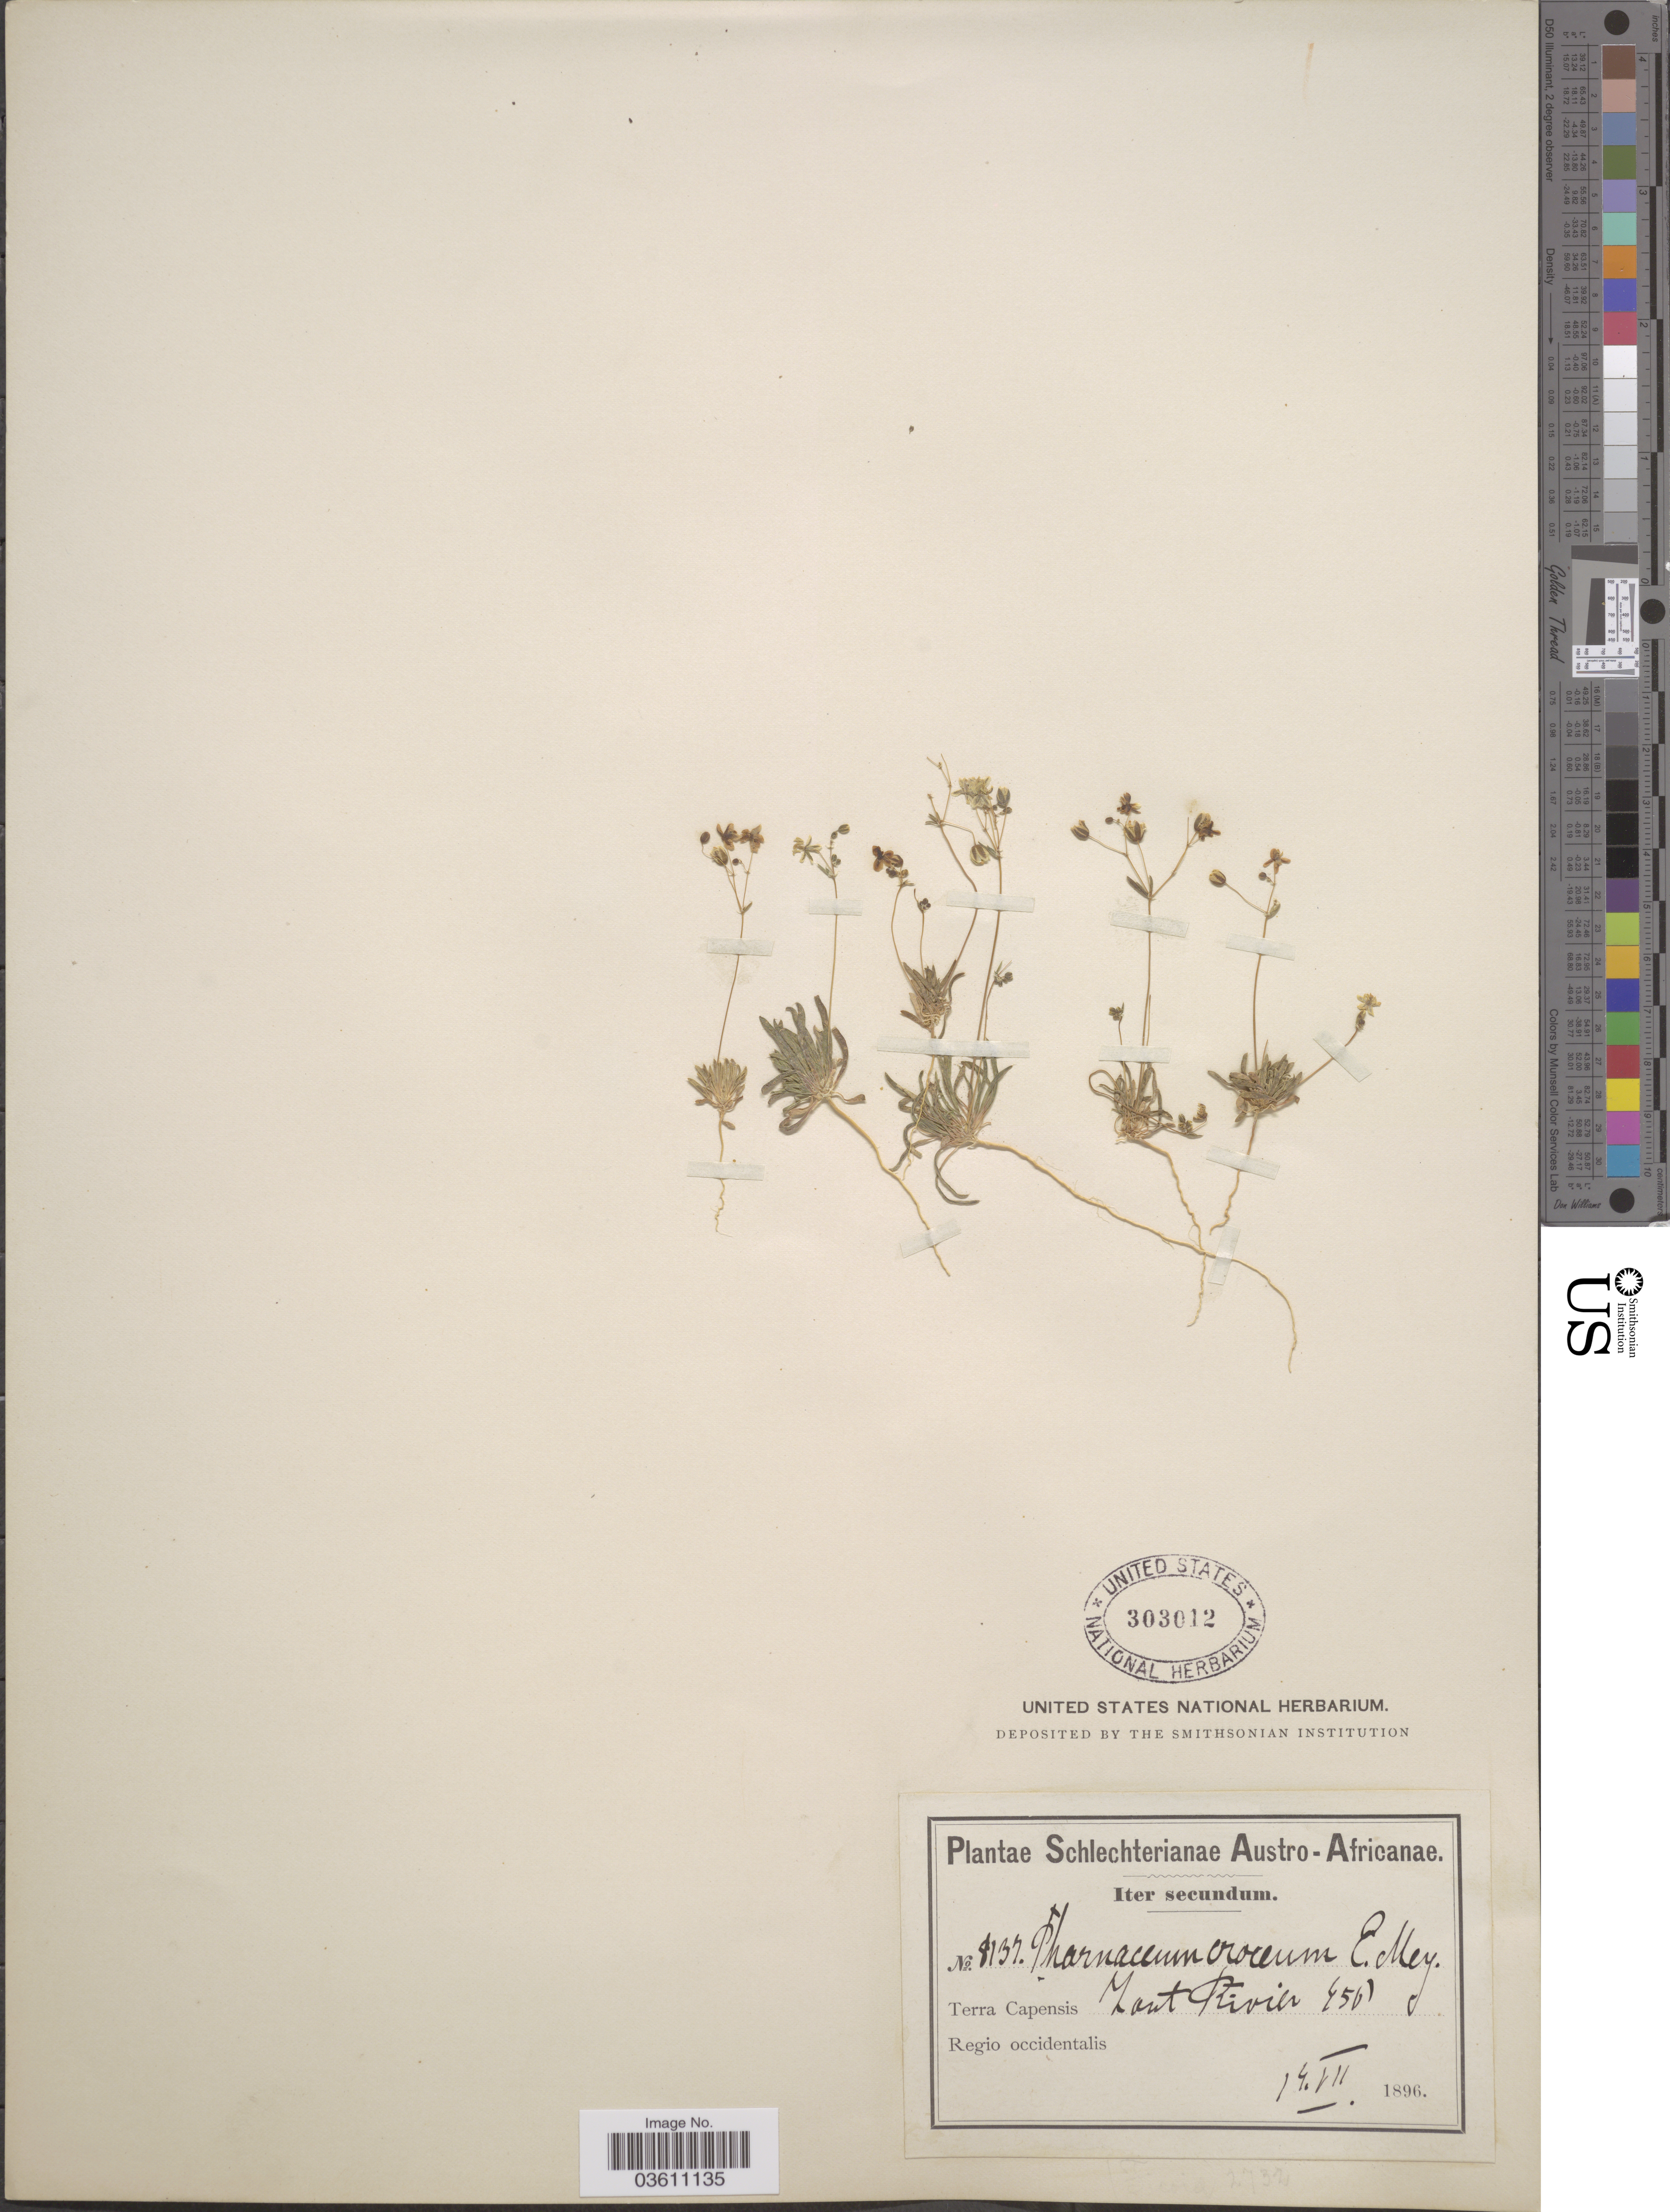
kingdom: Plantae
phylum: Tracheophyta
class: Magnoliopsida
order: Caryophyllales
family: Molluginaceae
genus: Pharnaceum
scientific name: Pharnaceum croceum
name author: E. Mey. ex Fenzl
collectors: Schlechter, --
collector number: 8137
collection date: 1896-07-14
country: South Africa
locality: Austro-Africanae. Terra Capensis Zout Rivier Regio occidentalis.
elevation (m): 137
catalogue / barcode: US 303012